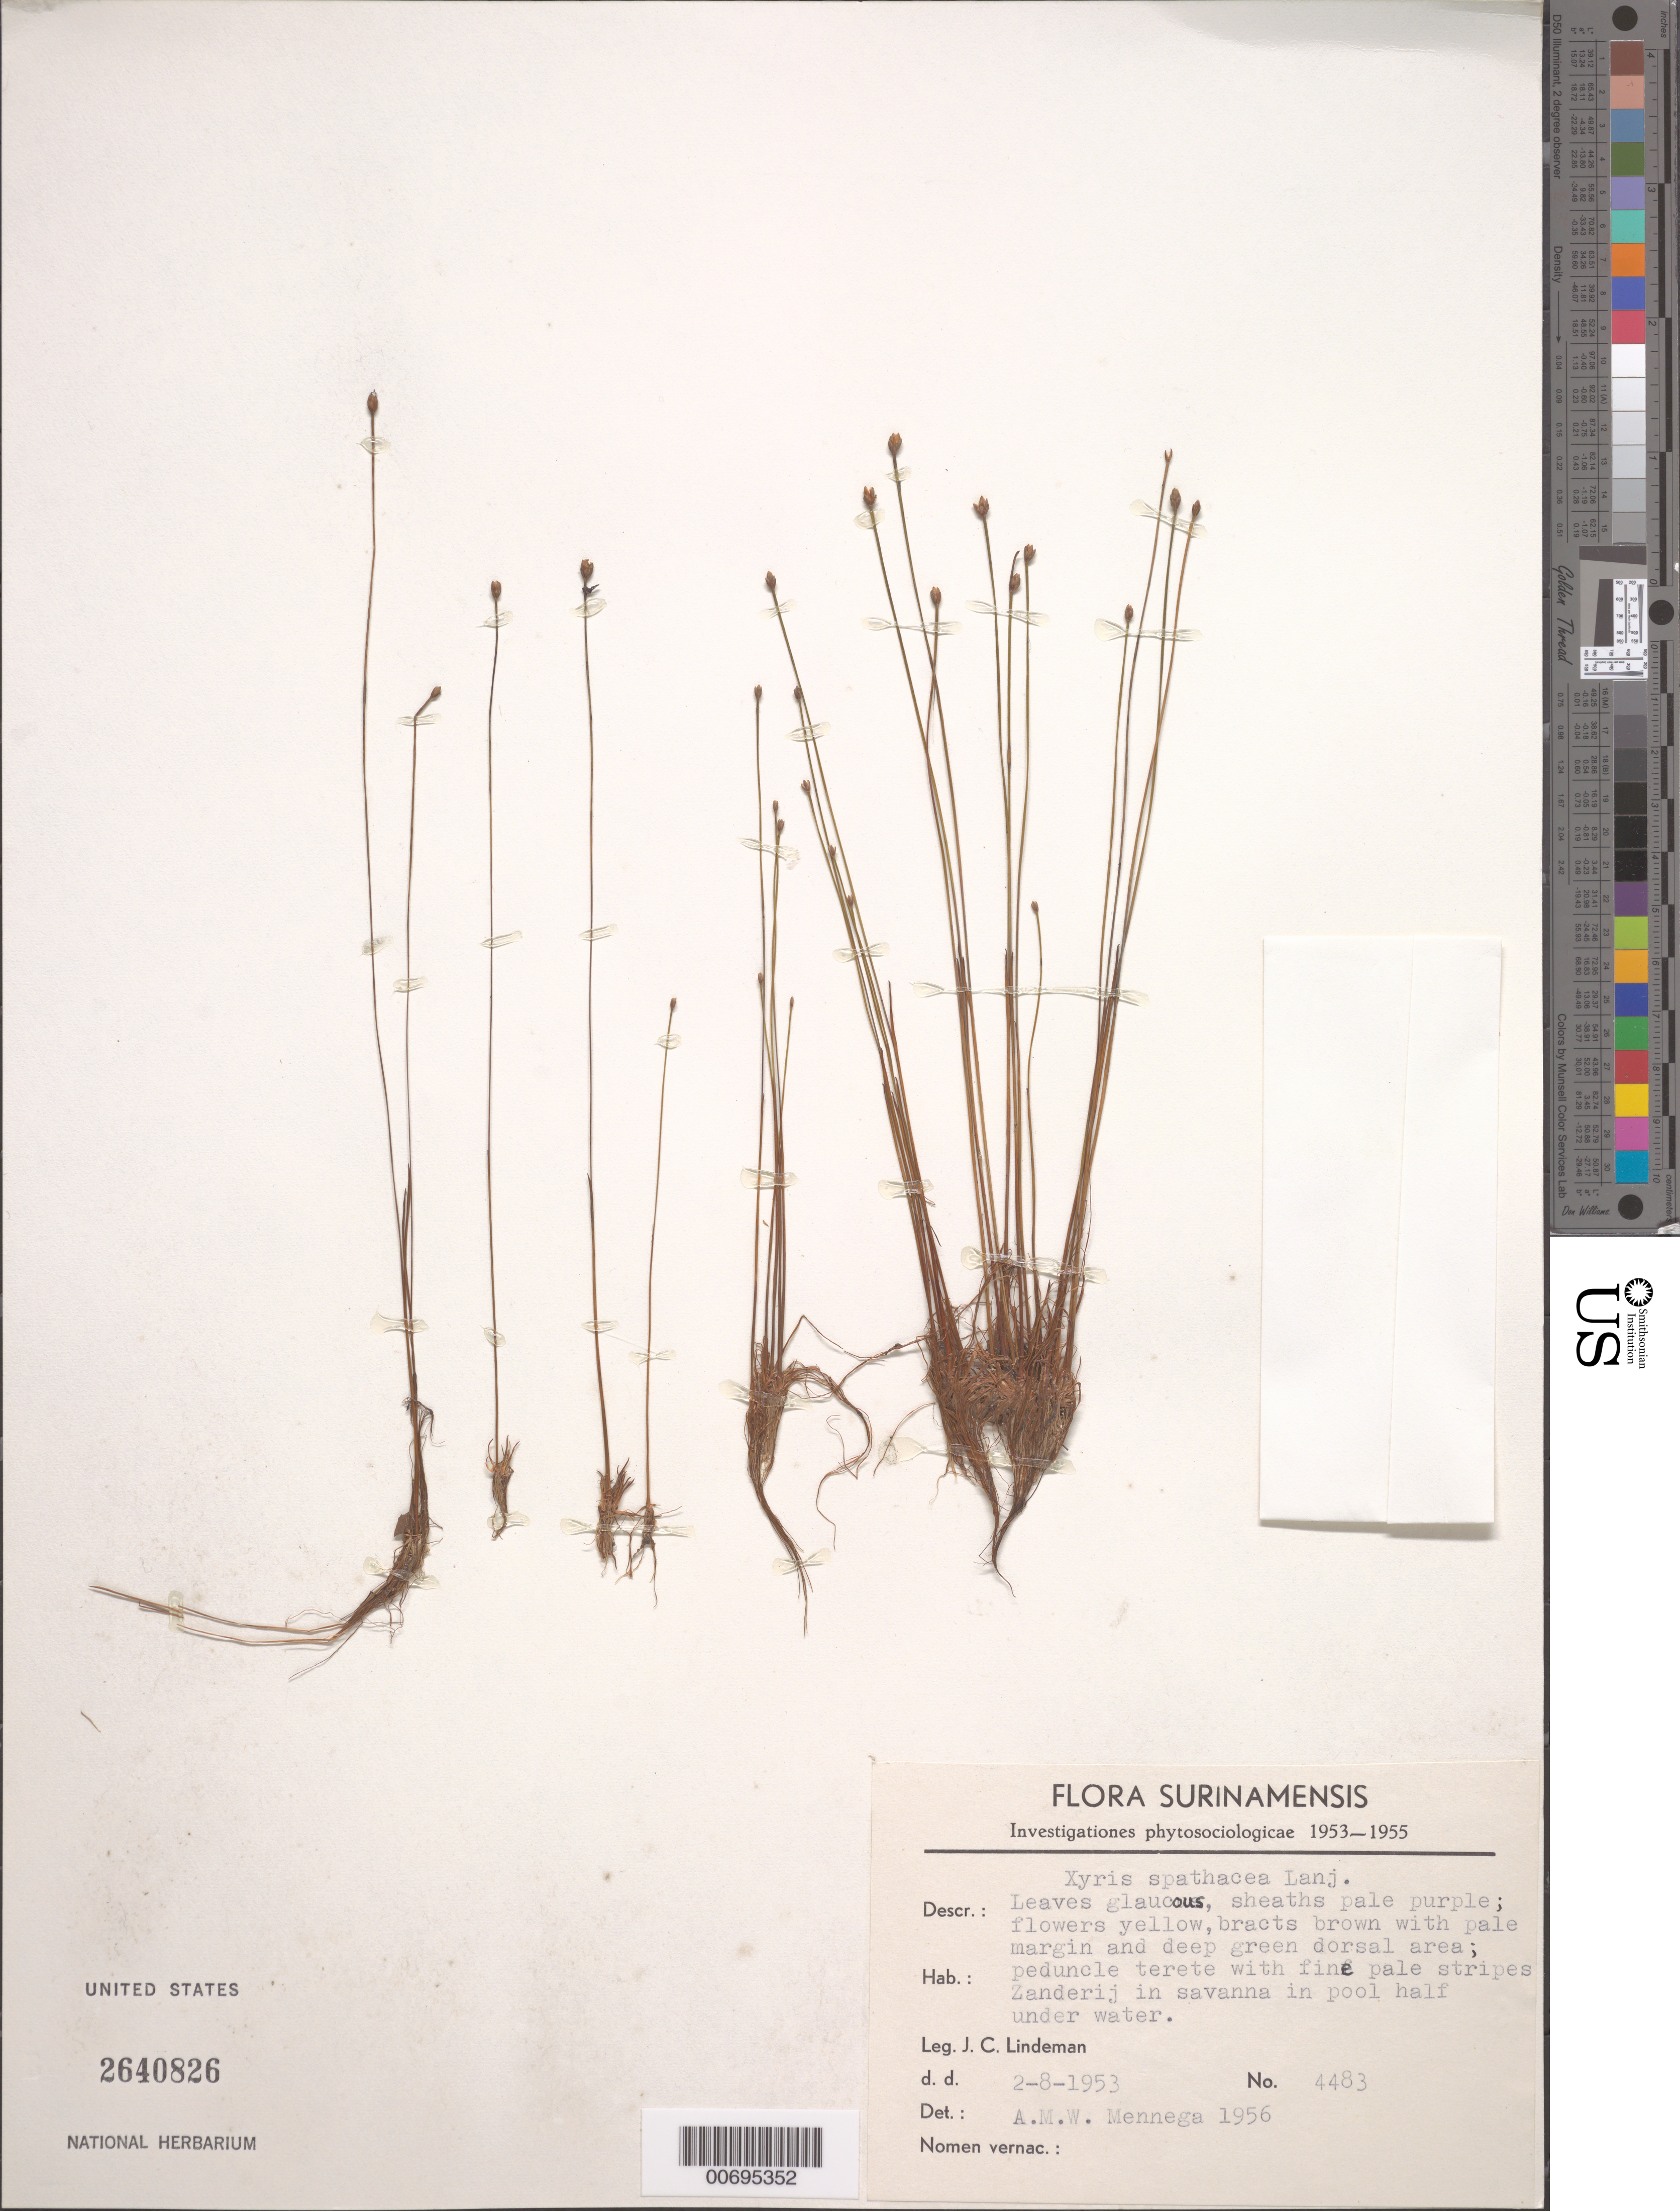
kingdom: Plantae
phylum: Tracheophyta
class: Liliopsida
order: Poales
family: Xyridaceae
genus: Xyris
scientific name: Xyris spathacea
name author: Lanj.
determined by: Mennega, A. M. W.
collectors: J. C. Lindeman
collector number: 4483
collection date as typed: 2-Aug-53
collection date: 1953-08-02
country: Suriname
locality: Zanderij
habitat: Savanna; in pool half under water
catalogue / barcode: US 2640826